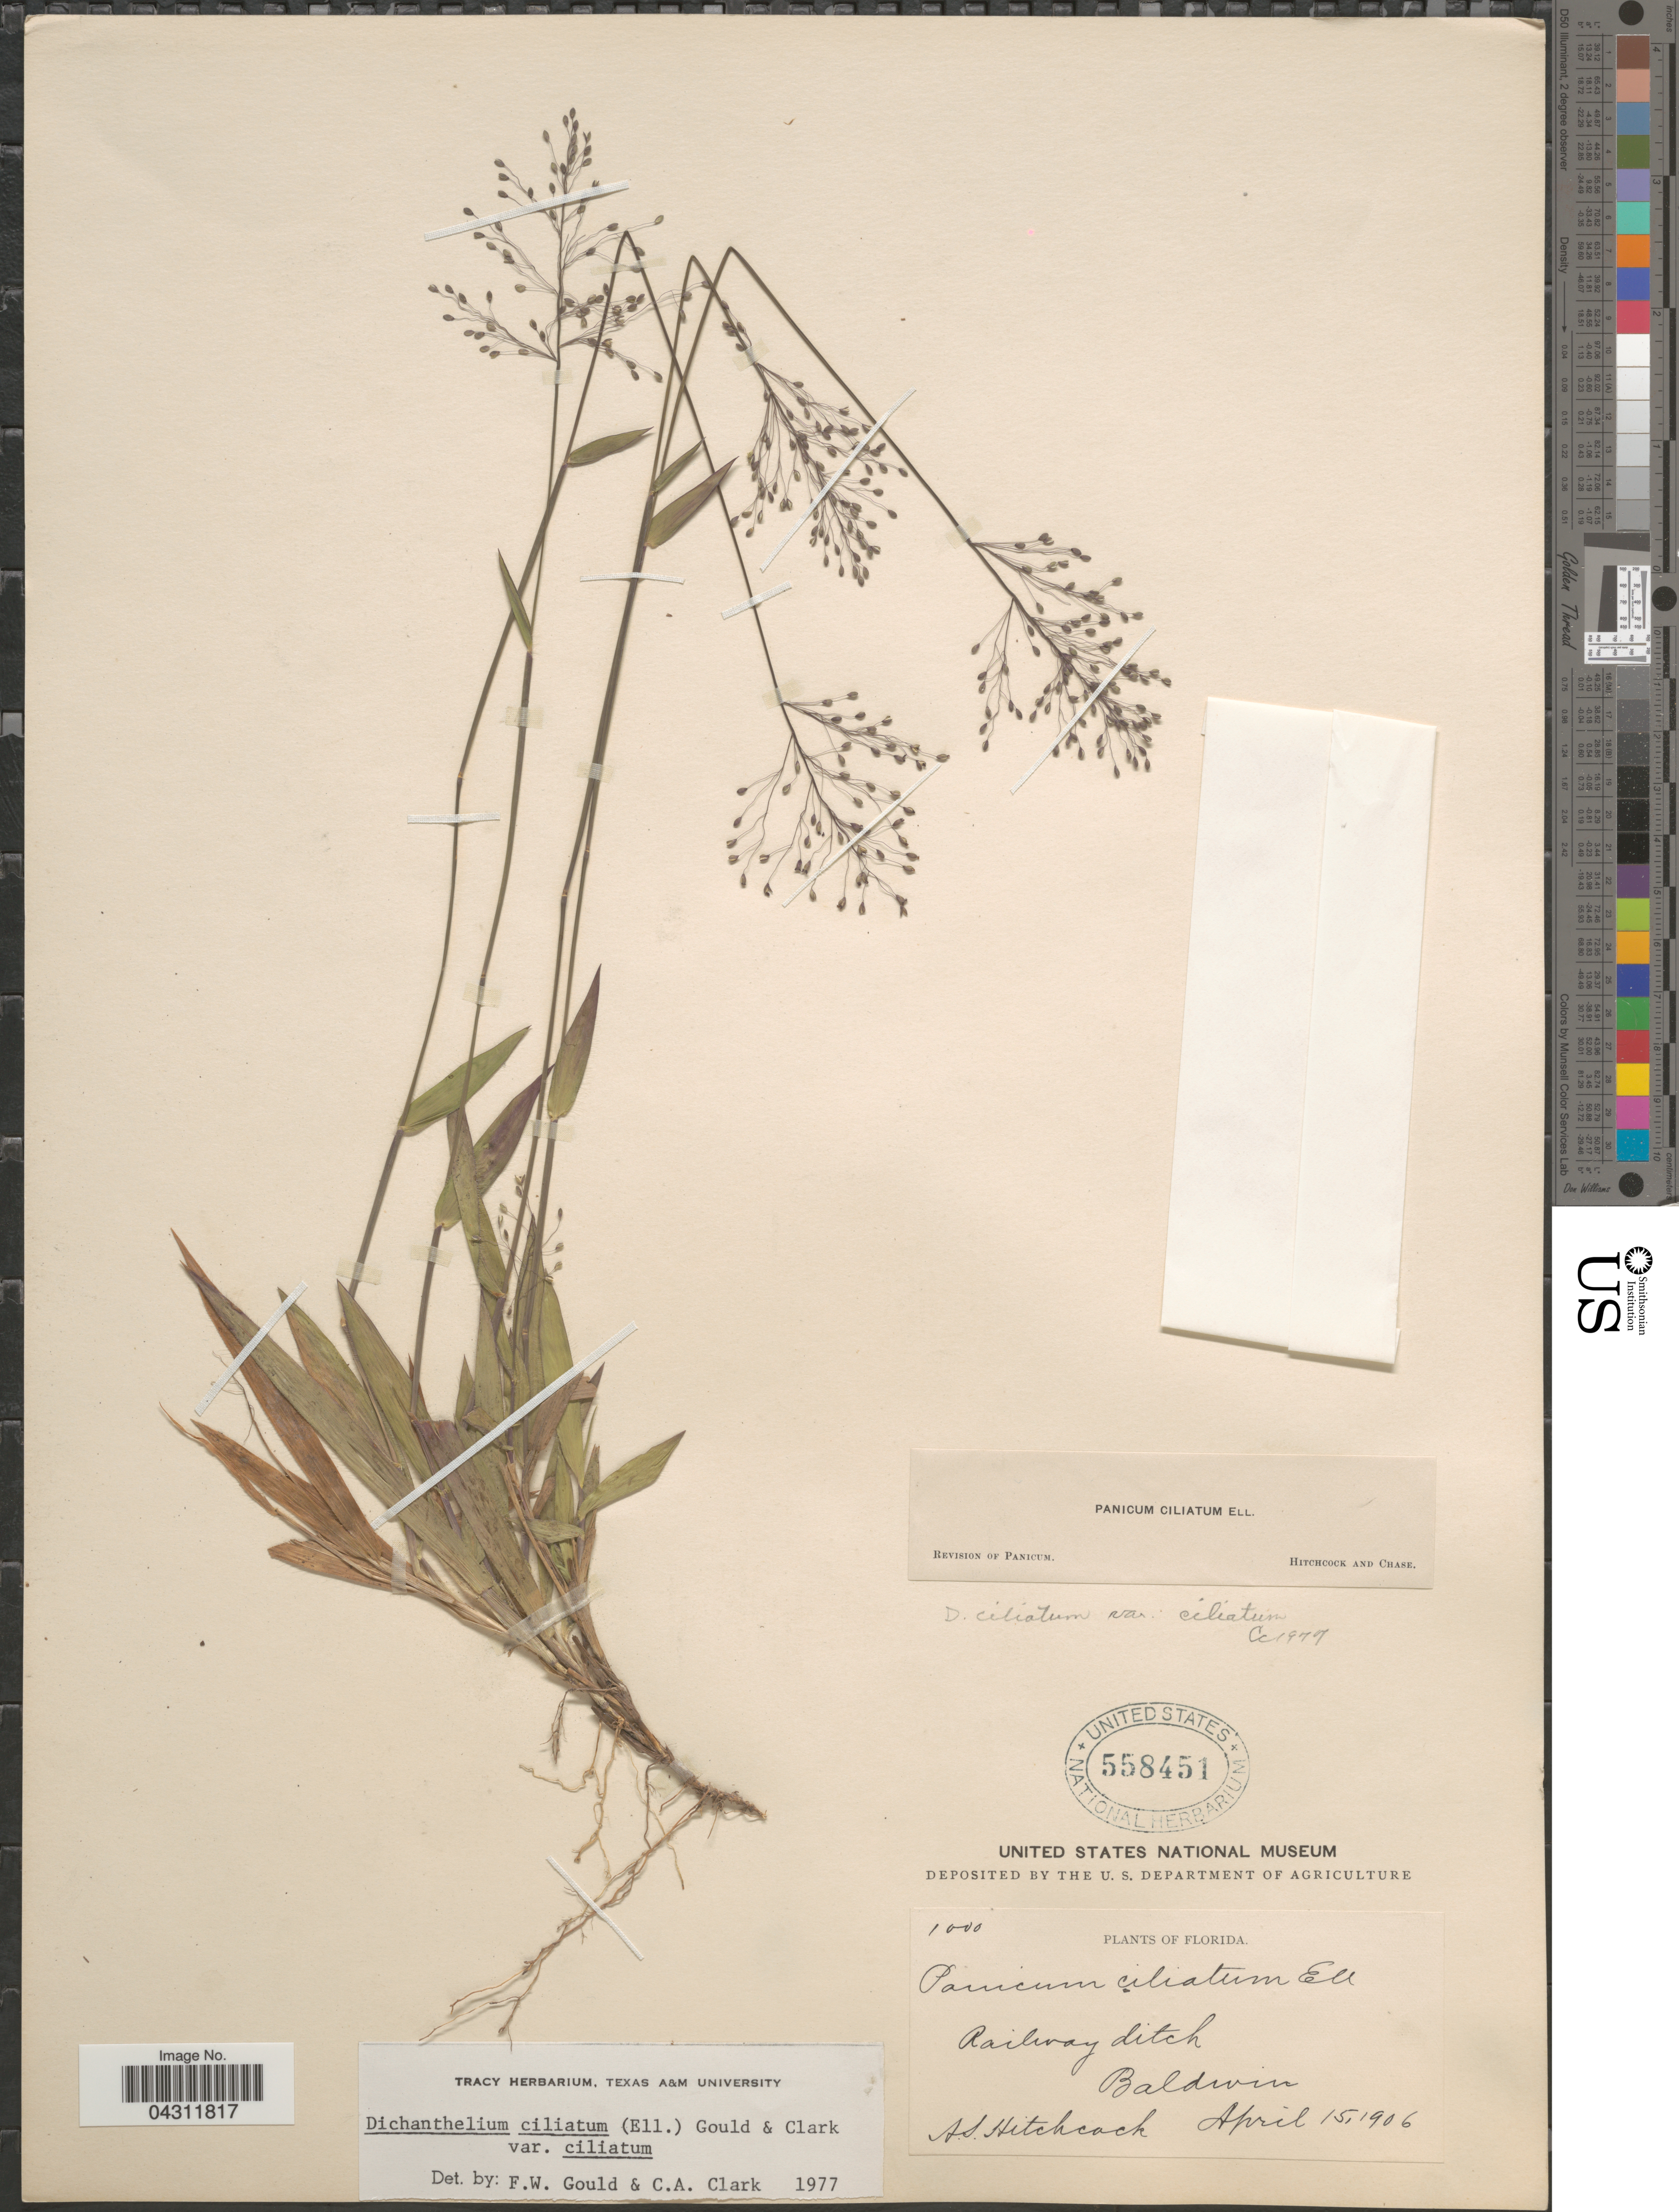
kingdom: Plantae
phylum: Tracheophyta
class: Liliopsida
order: Poales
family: Poaceae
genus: Dichanthelium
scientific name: Dichanthelium strigosum var. leucoblepharis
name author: (Trin.) Freckmann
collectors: A. S. Hitchcock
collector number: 1000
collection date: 1906-04-15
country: United States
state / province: Florida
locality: Railway ditch. Baldwin.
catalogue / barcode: US 558451